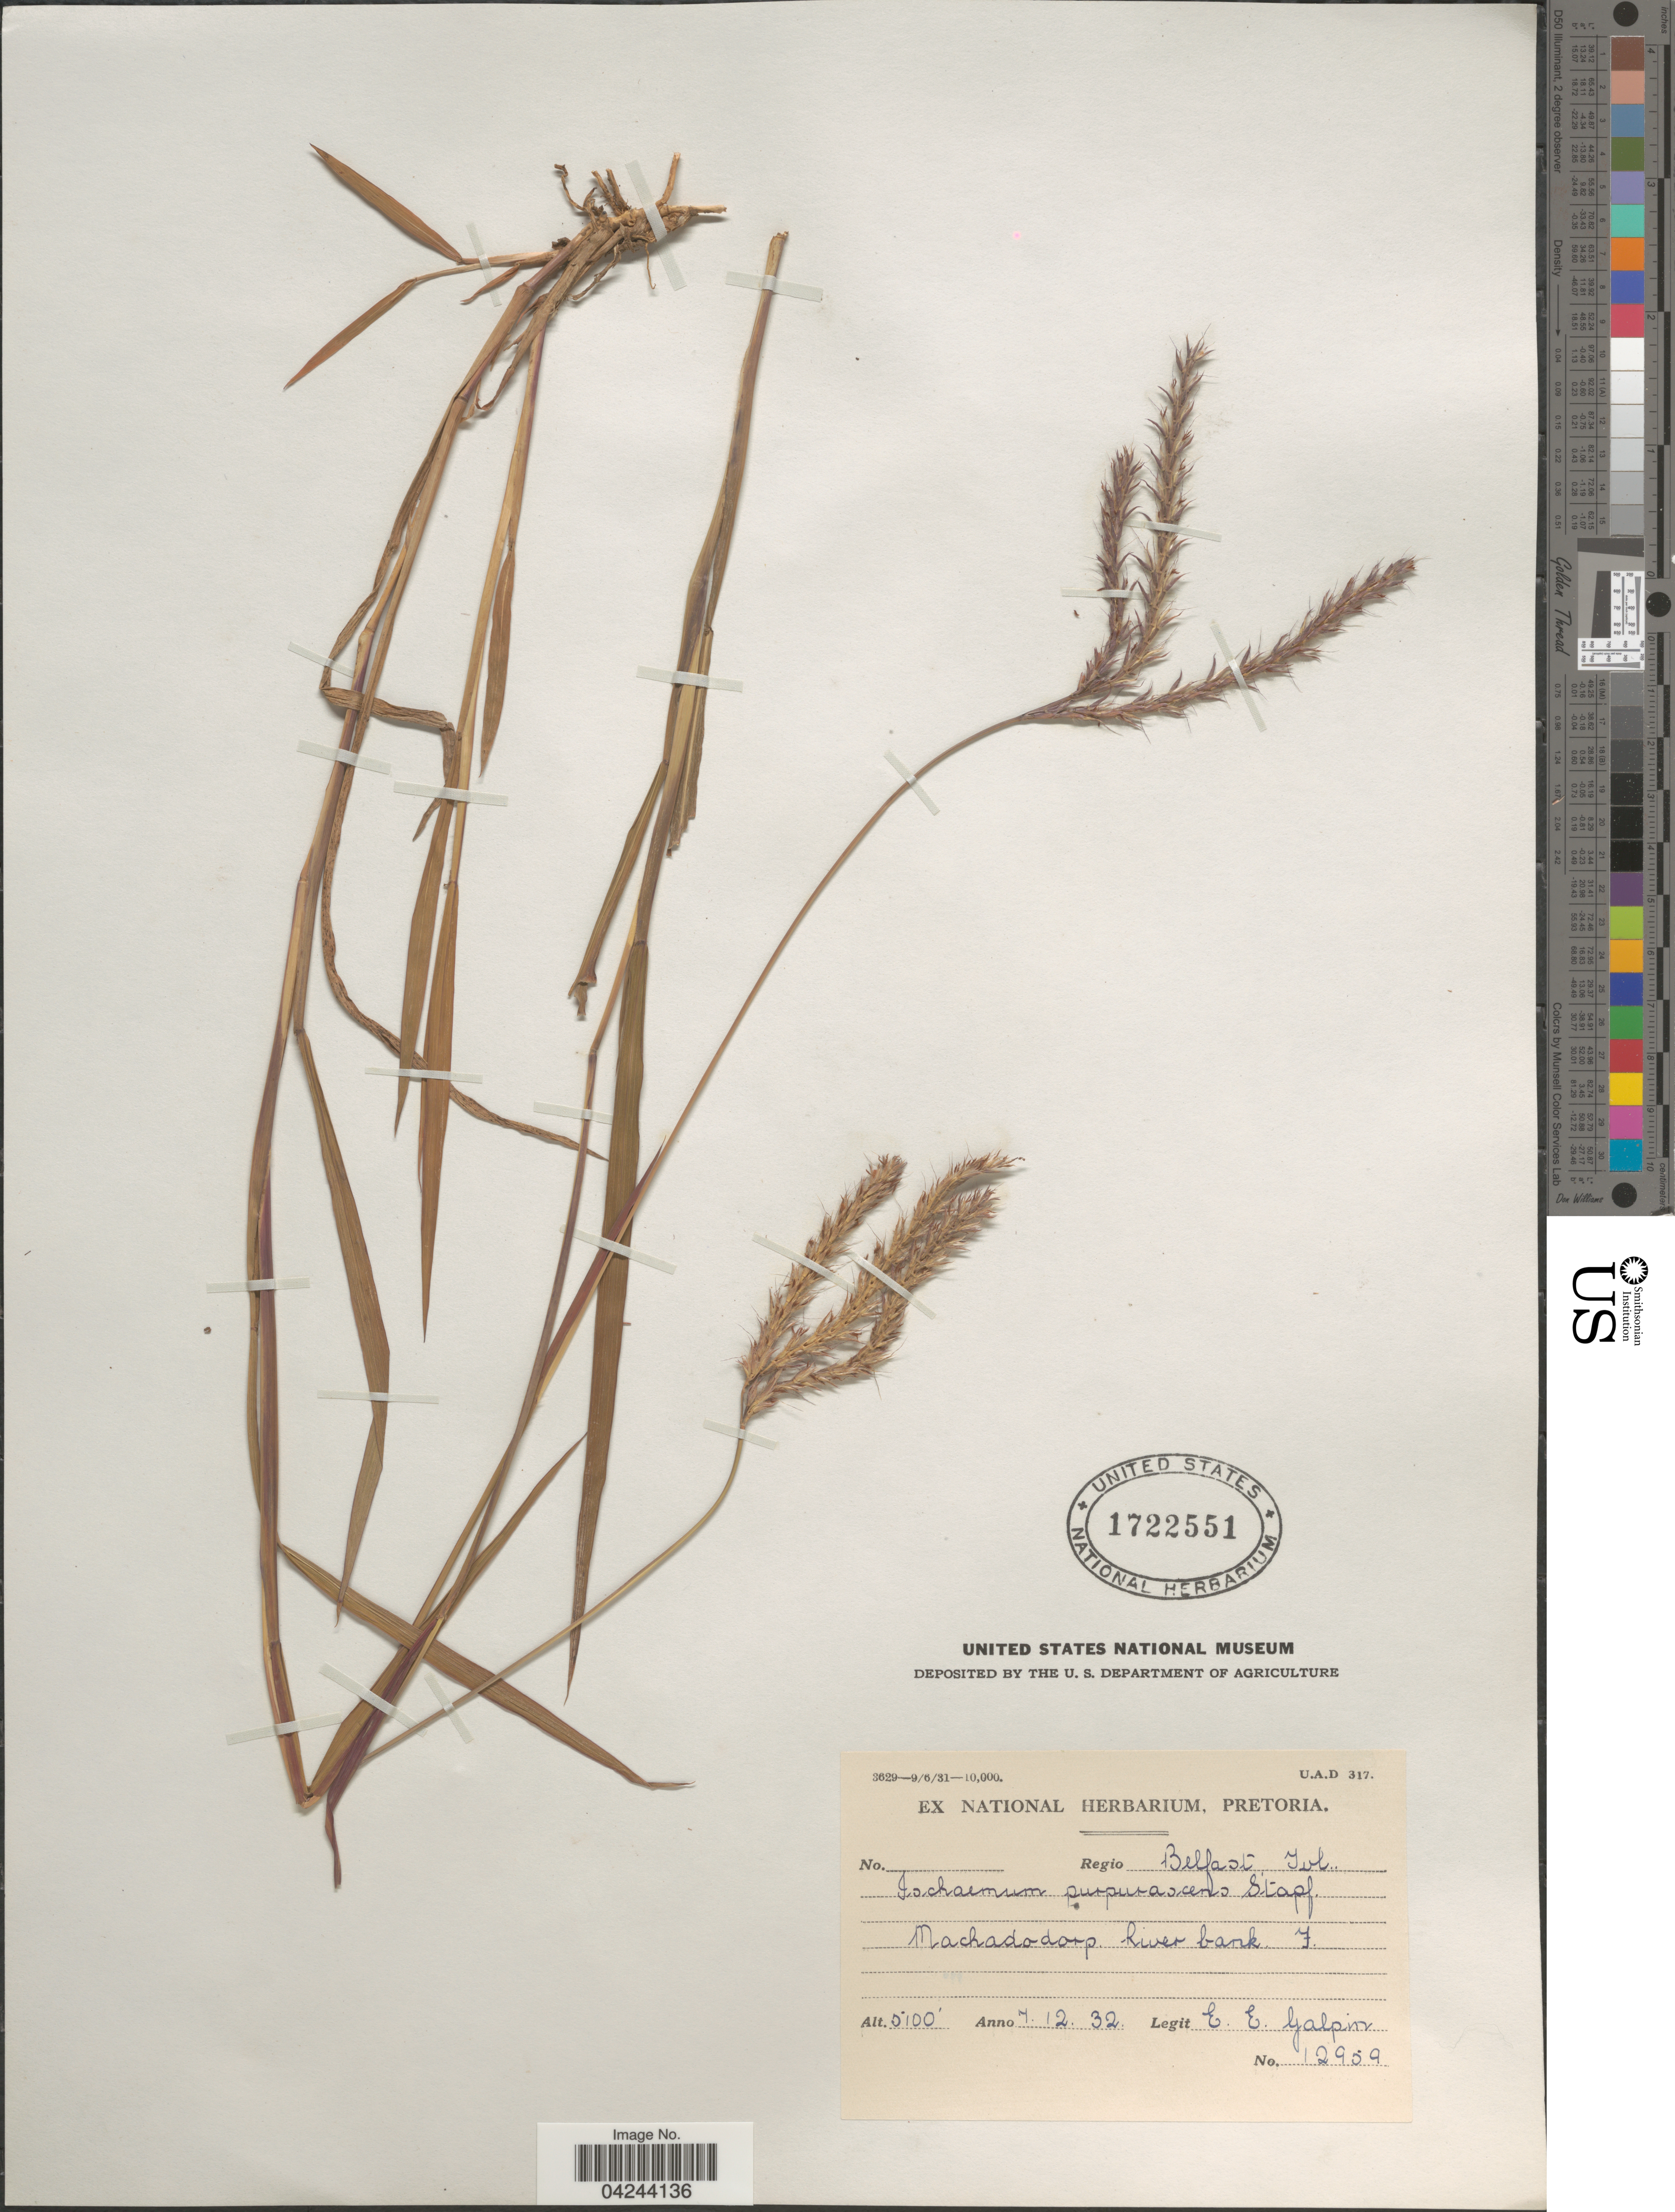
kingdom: Plantae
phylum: Tracheophyta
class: Liliopsida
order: Poales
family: Poaceae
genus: Ischaemum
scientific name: Ischaemum polystachyum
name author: J. Presl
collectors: E. Galpin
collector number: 12959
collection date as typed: Transcribed d/m/y: 7/12/32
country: South Africa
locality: Regio Belfast, Tvl. Machadodorp. River bank. F.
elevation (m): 1554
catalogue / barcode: US 1722551